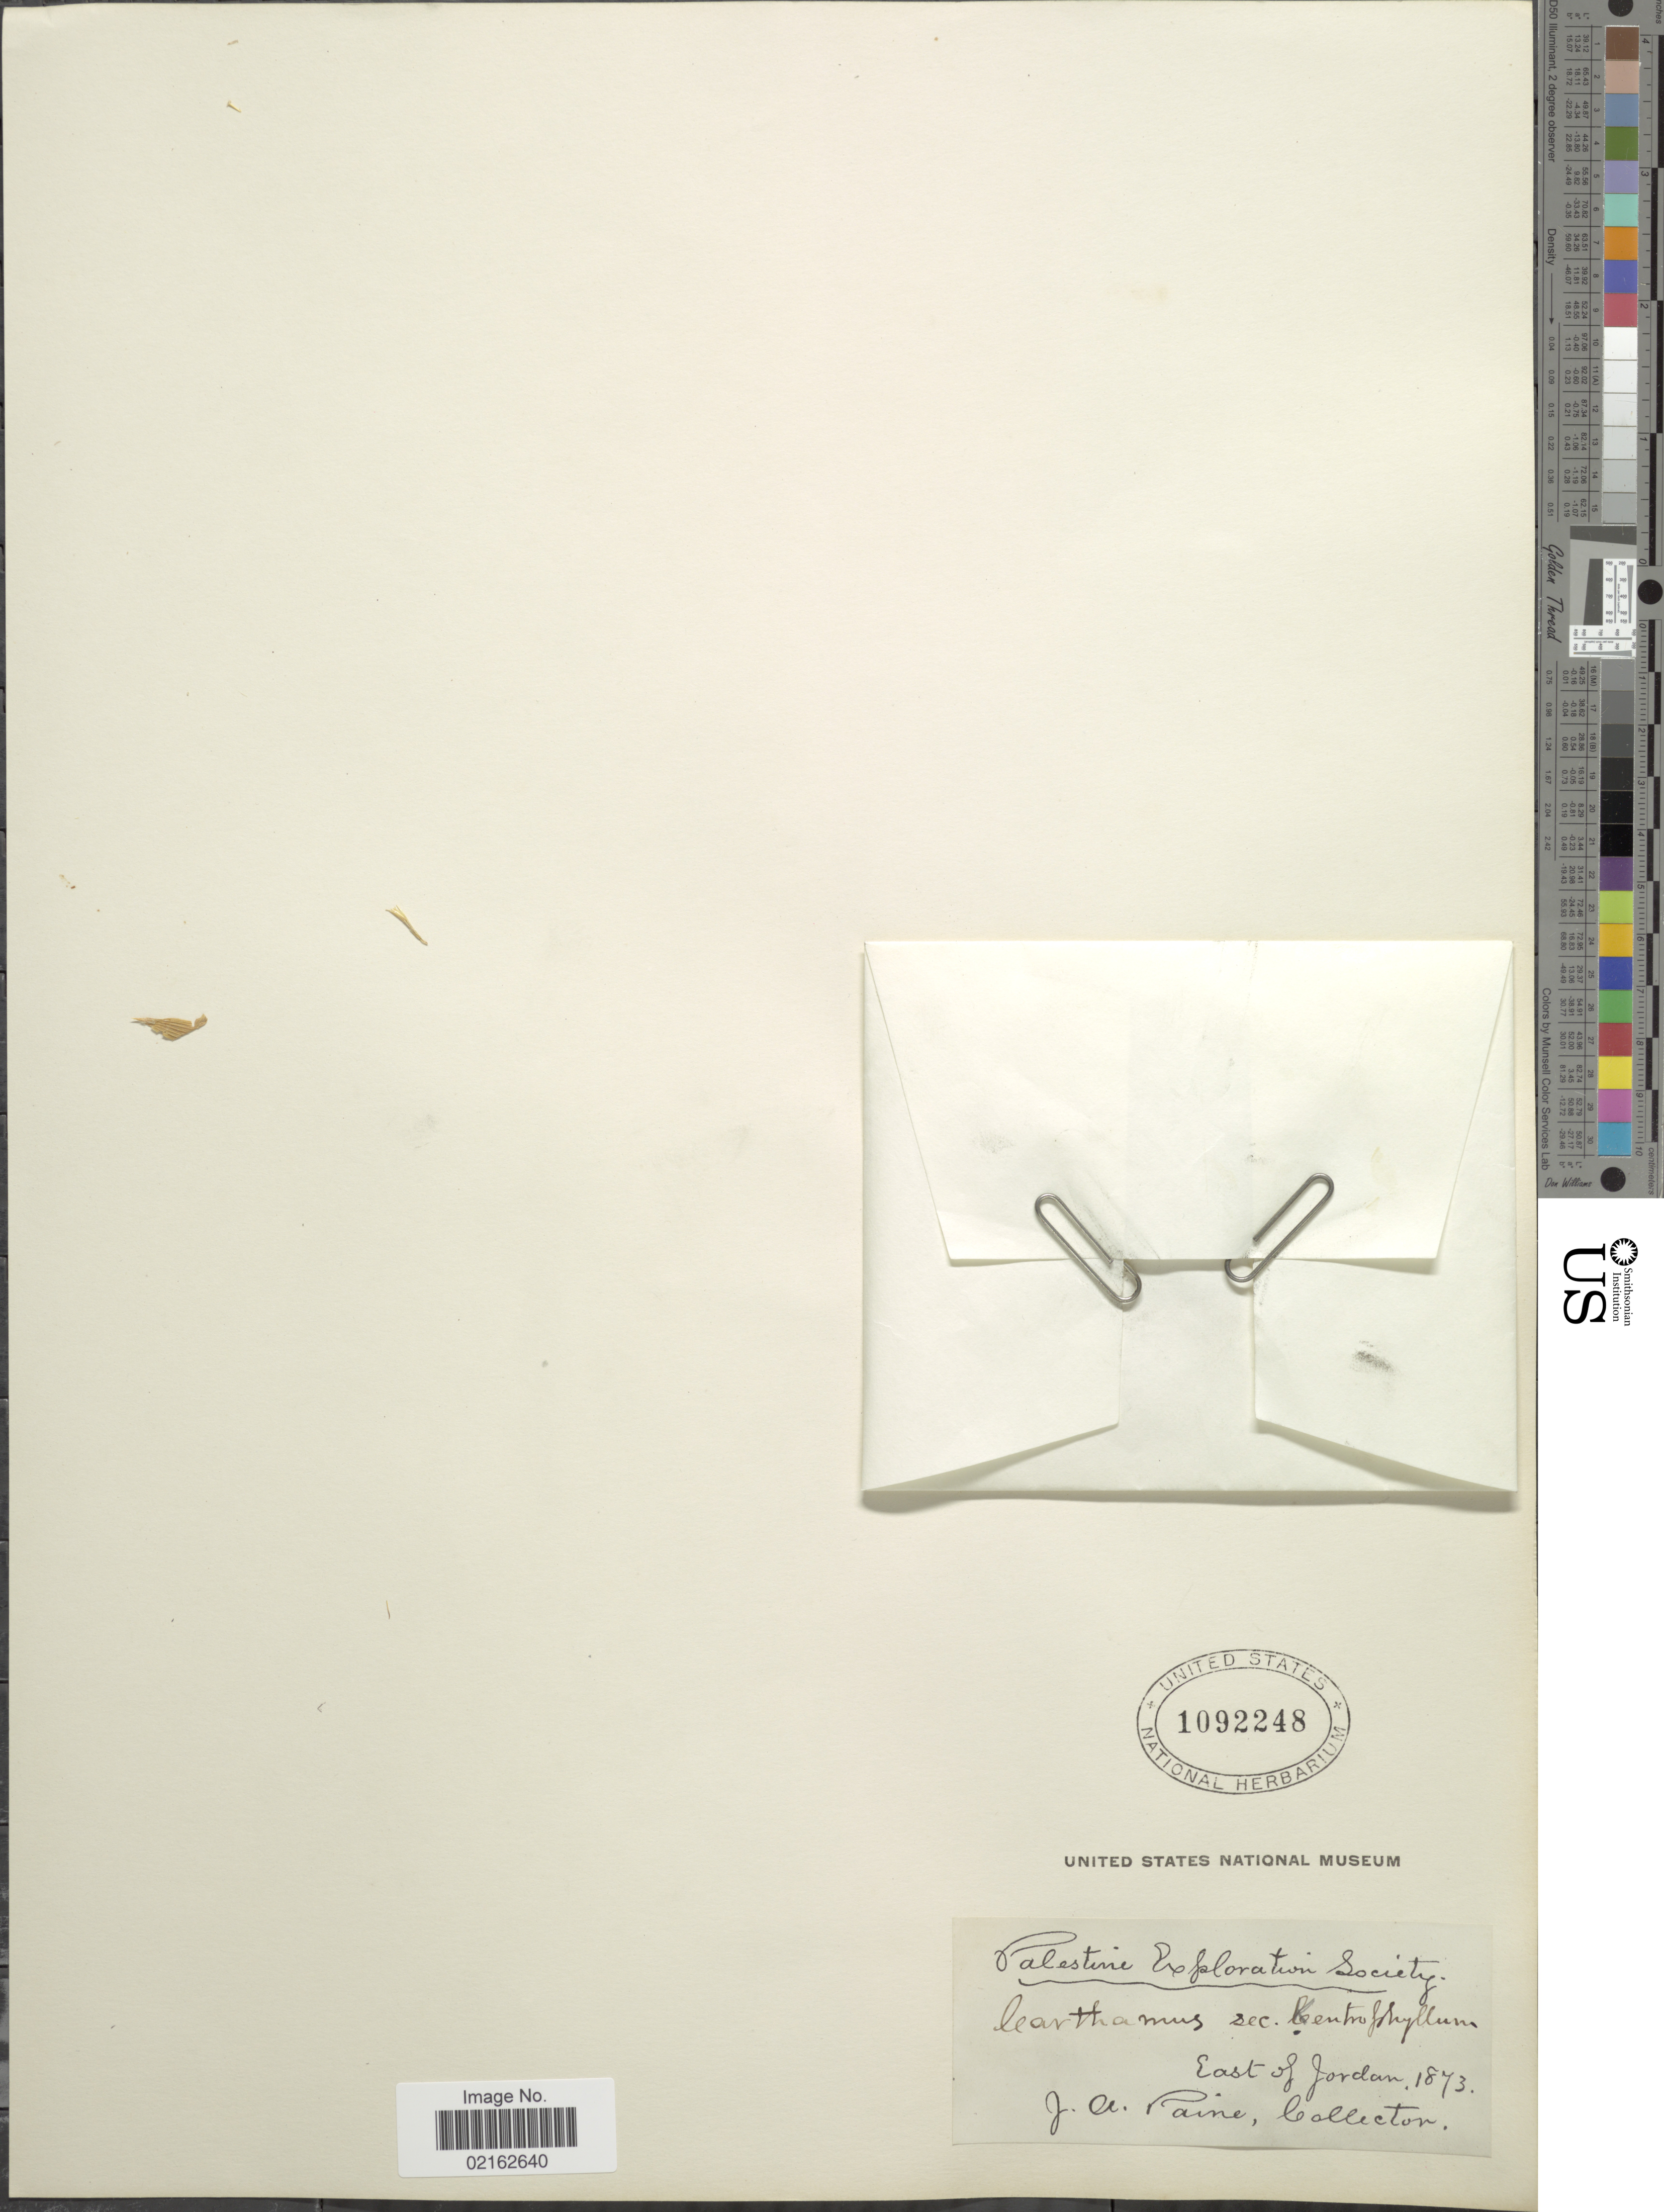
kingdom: Plantae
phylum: Tracheophyta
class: Magnoliopsida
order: Asterales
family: Asteraceae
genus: Carthamus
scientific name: Carthamus sp.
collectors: J. A. Paine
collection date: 1873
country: Jordan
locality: East of Jordan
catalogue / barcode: US 1092248